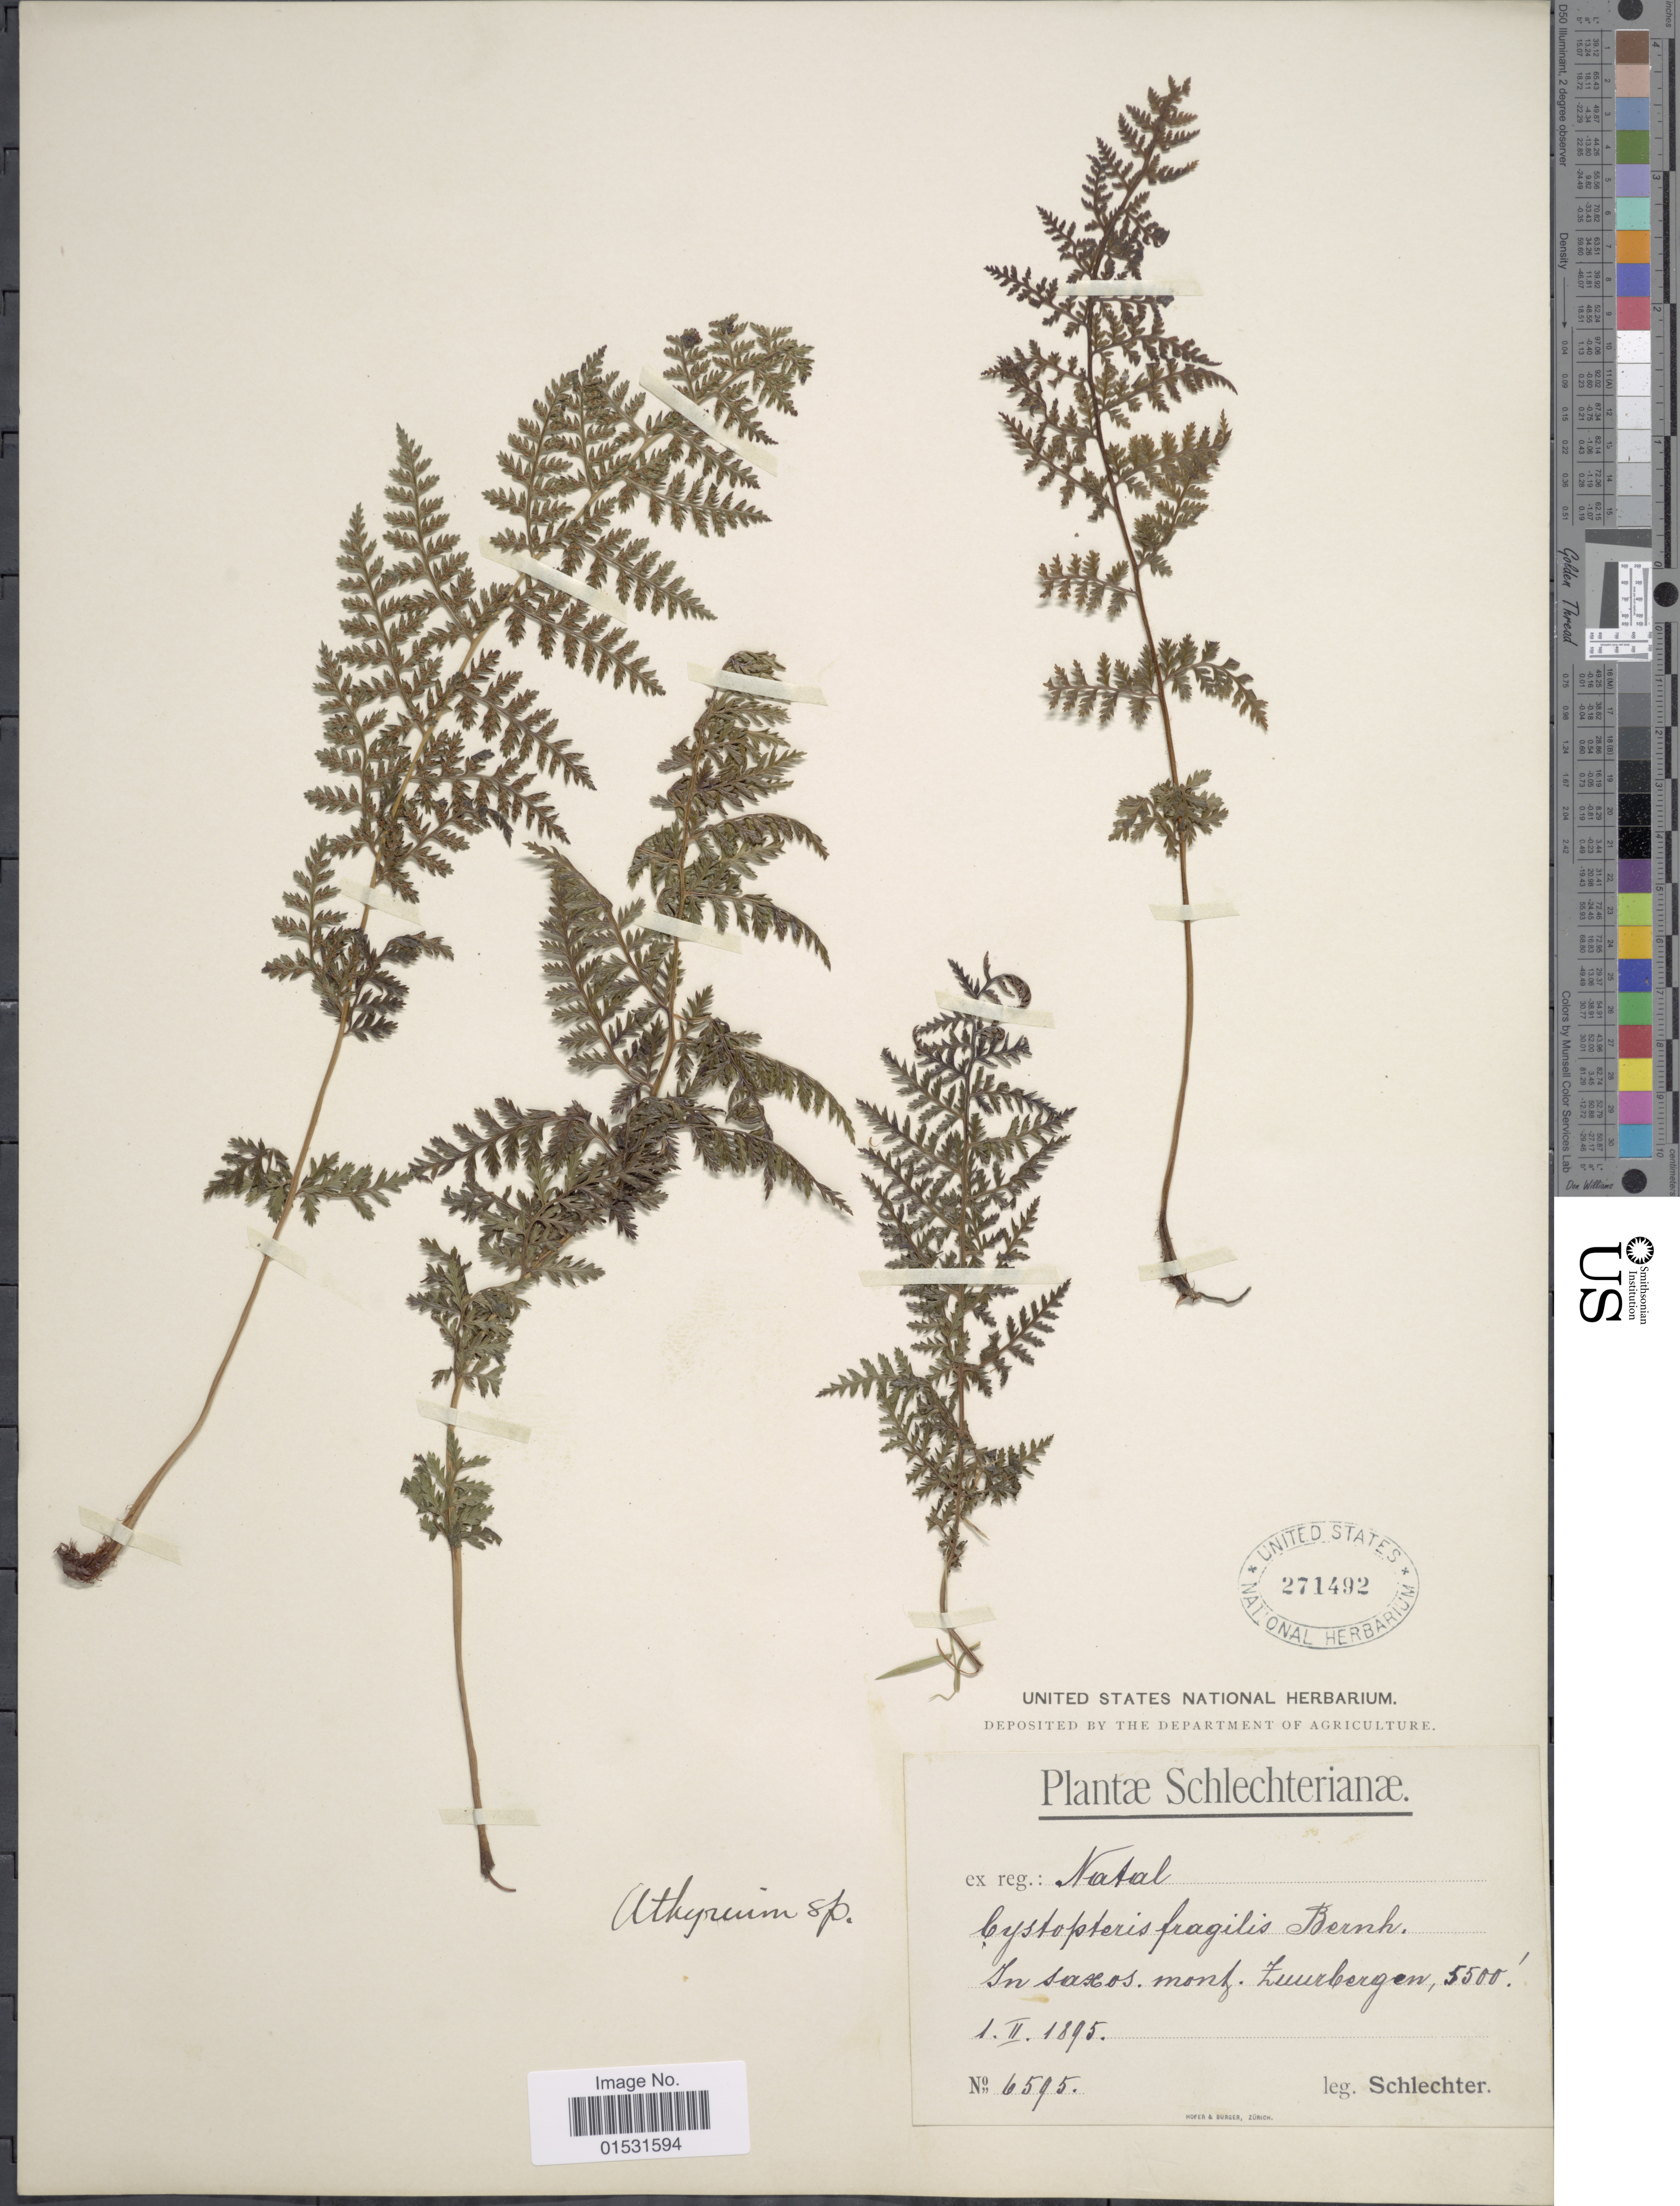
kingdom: Plantae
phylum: Tracheophyta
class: Polypodiopsida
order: Polypodiales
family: Athyriaceae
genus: Athyrium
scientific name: Athyrium schimperi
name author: Mougeot ex Fée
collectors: Schlechter, --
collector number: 6595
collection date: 1895-02-01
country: South Africa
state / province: KwaZulu-Natal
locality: Natal. In saxos. monf. Zuurbergen.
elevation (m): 1676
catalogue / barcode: US 271492